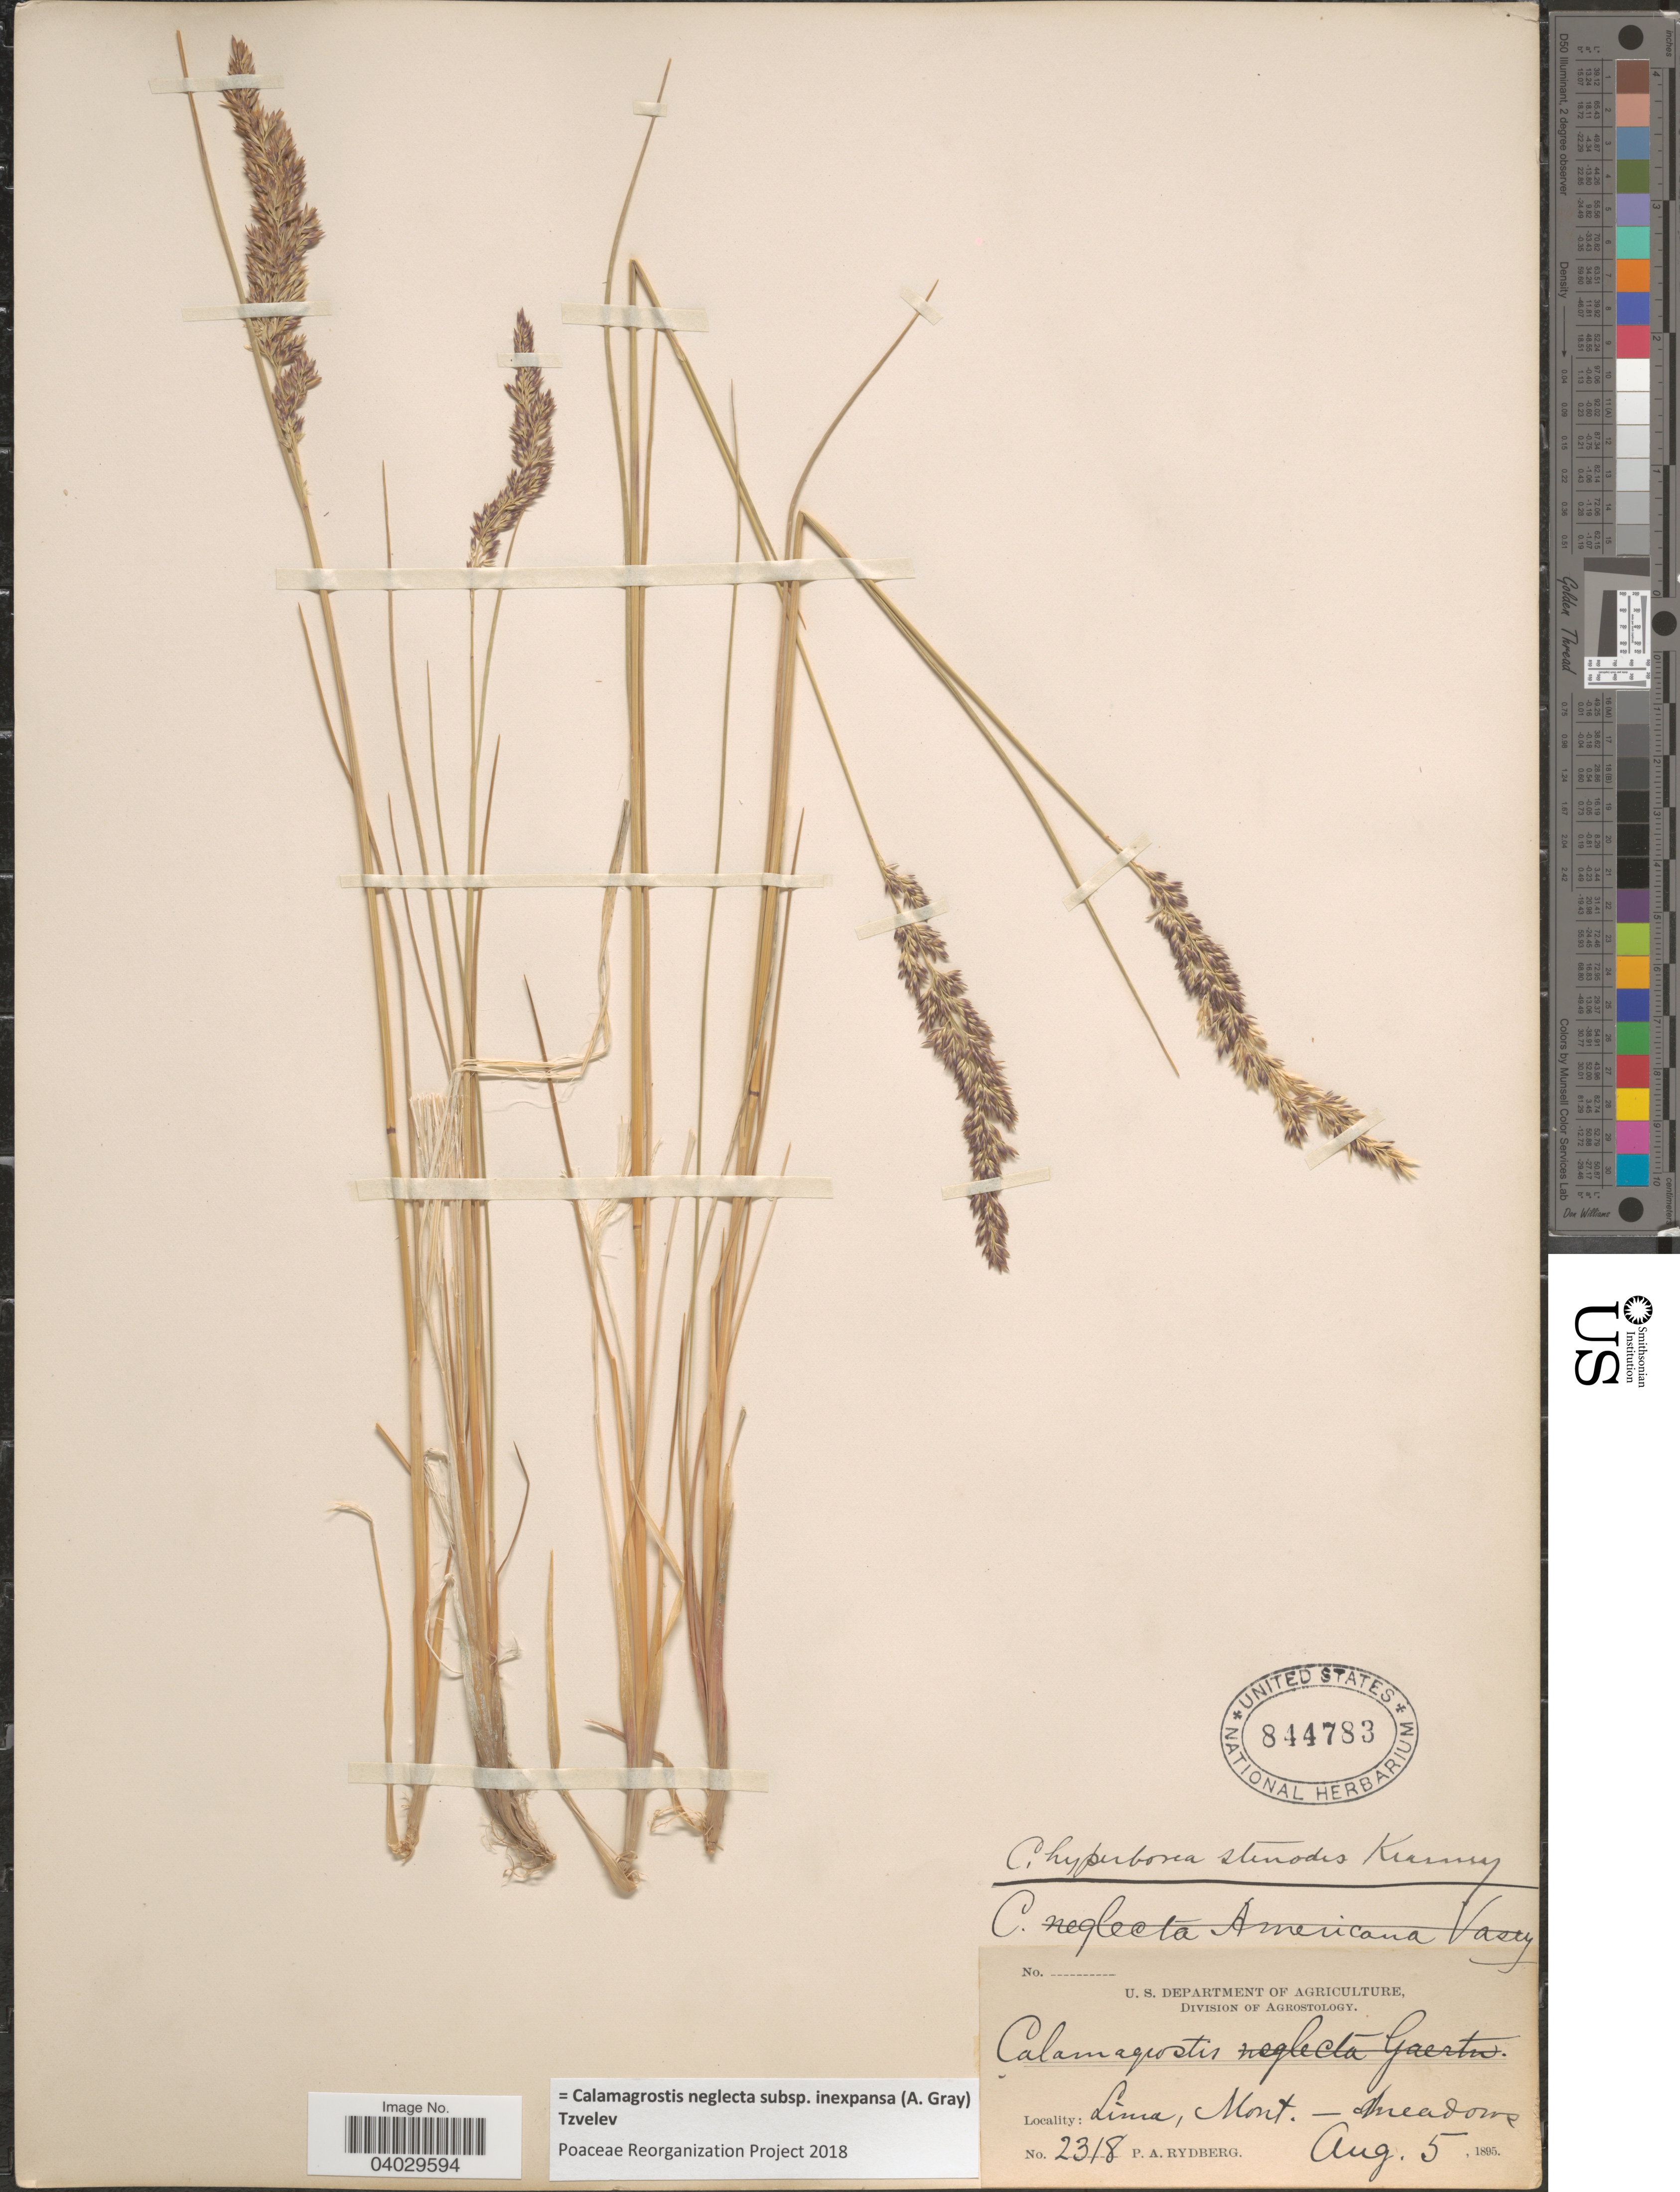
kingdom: Plantae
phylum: Tracheophyta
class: Liliopsida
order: Poales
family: Poaceae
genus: Calamagrostis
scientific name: Calamagrostis neglecta subsp. inexpansa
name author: (A. Gray) Tzvelev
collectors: P. A. Rydberg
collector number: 2318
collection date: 1895-08-05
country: United States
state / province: Montana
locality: Lima.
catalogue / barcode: US 844783